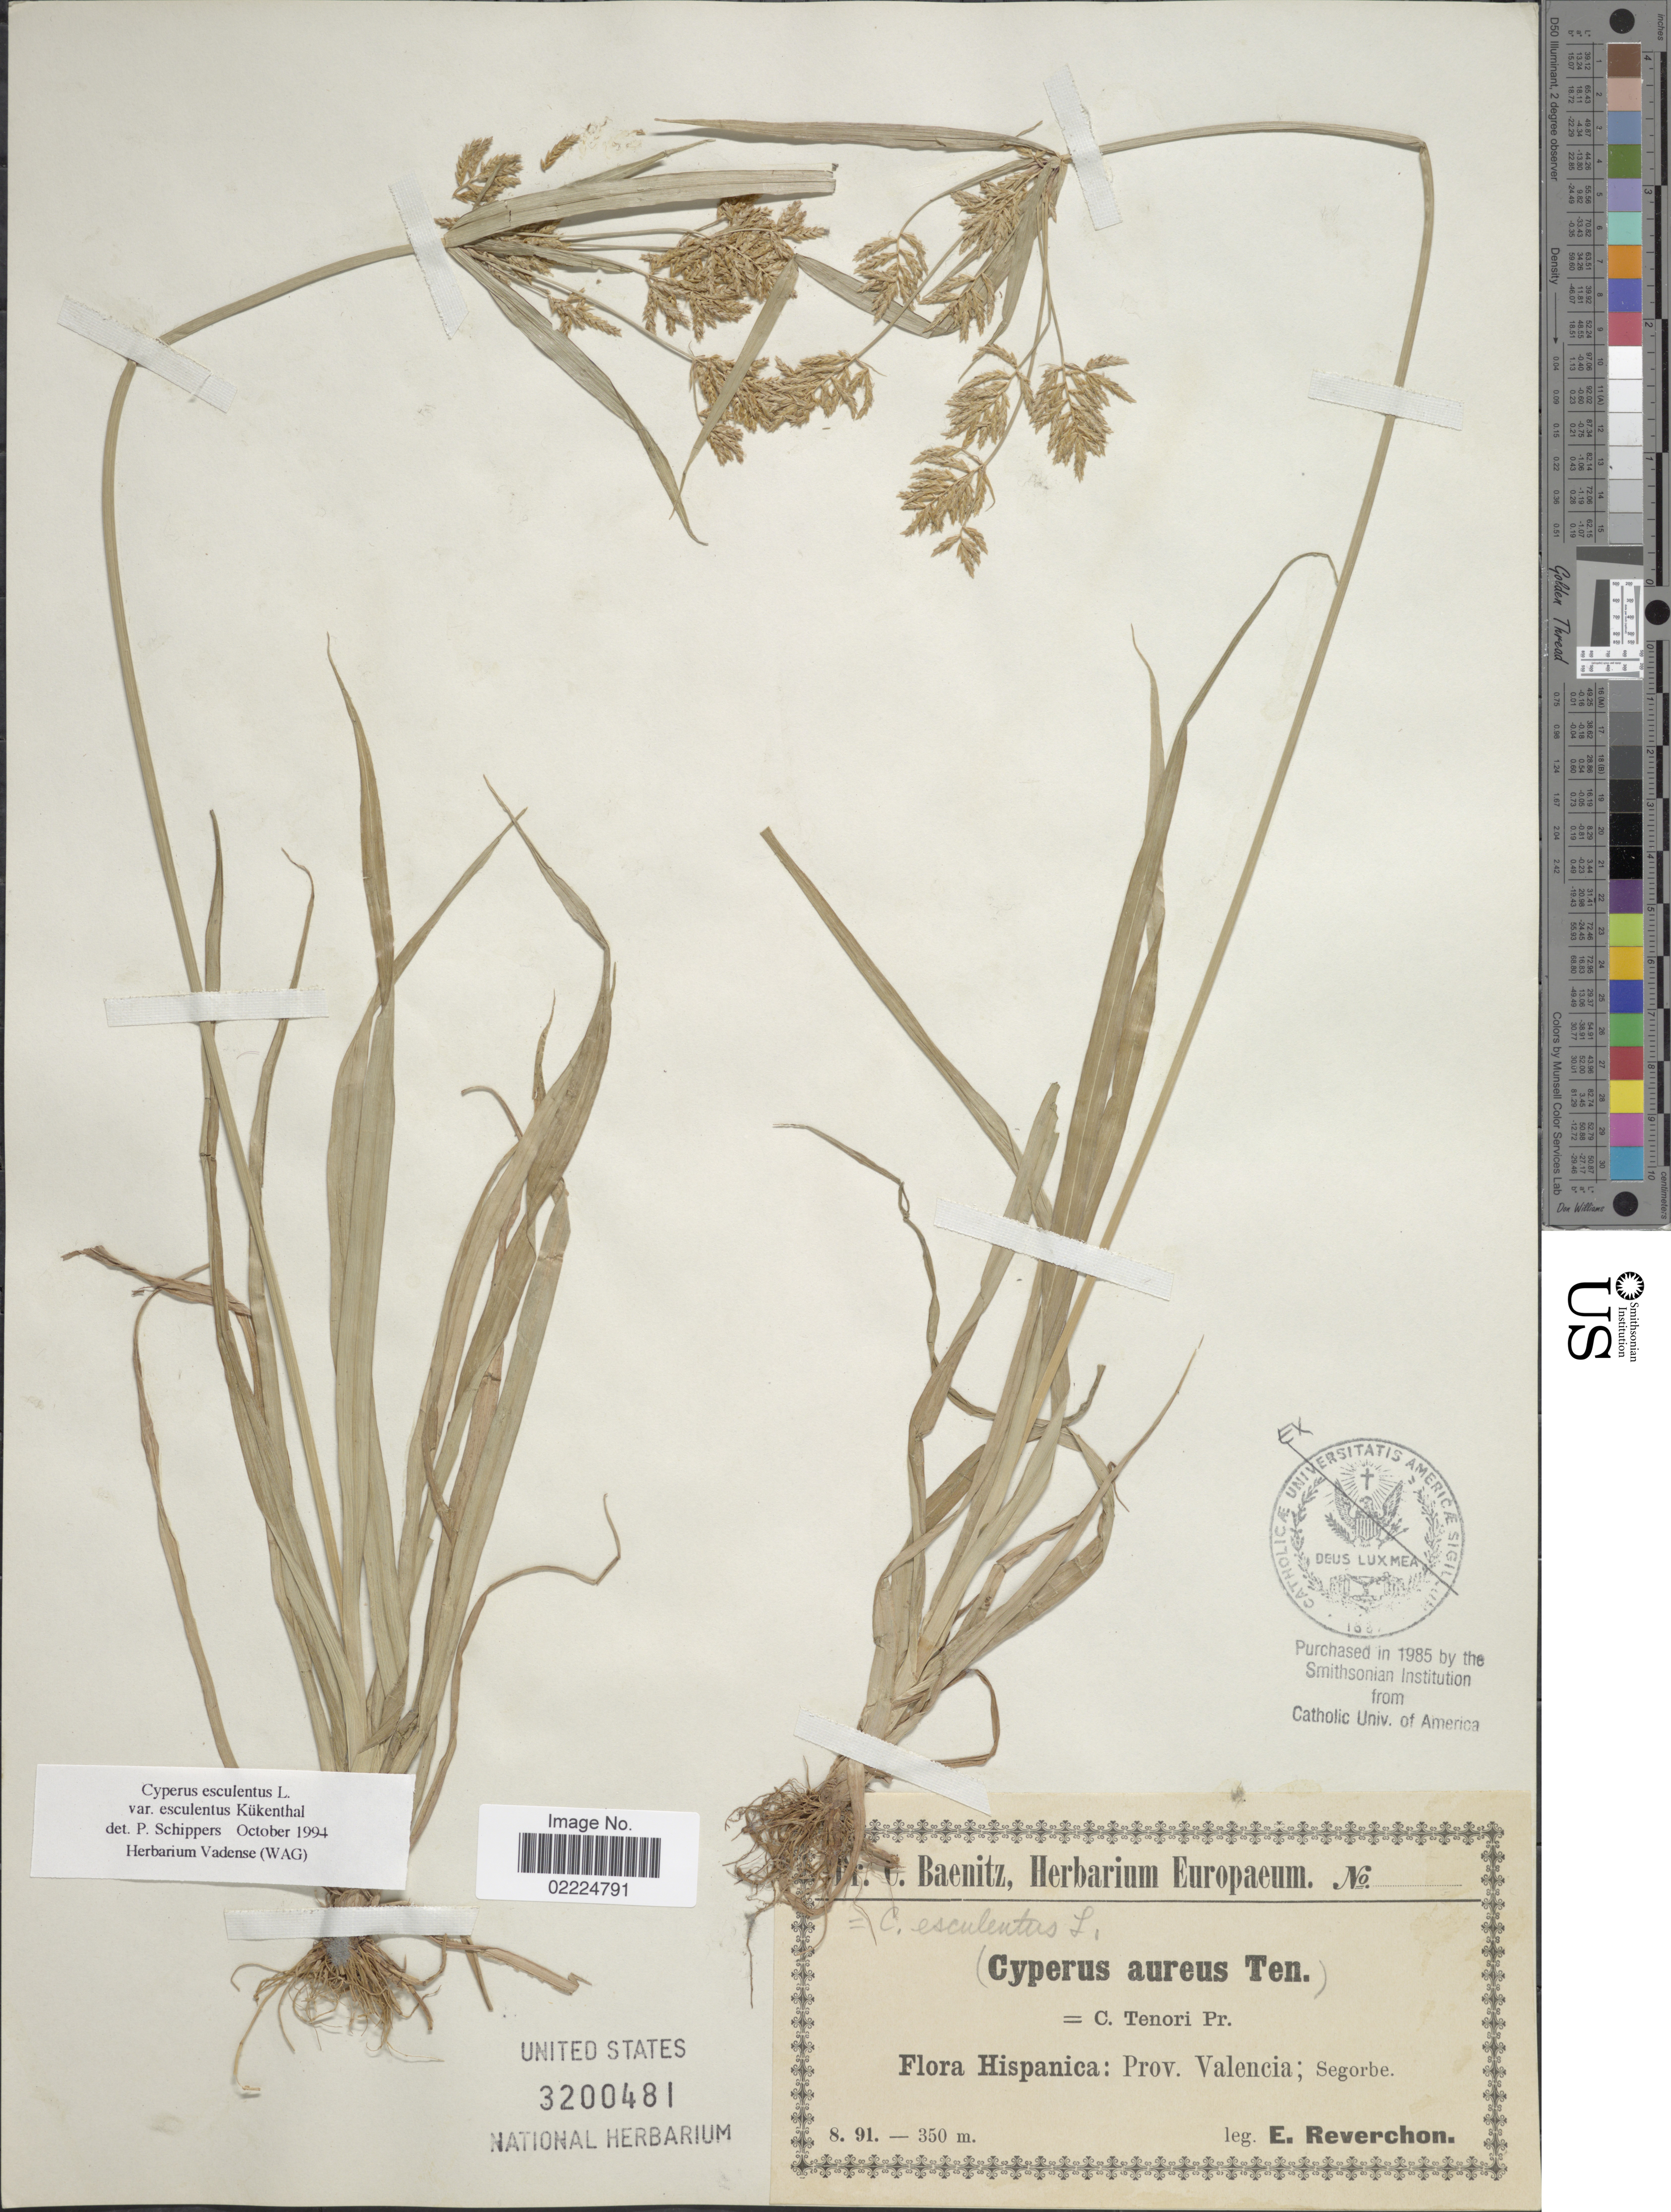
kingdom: Plantae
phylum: Tracheophyta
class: Liliopsida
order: Poales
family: Cyperaceae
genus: Cyperus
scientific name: Cyperus esculentus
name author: L.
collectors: E. Reverchon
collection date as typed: Transcribed d/m/y: /8/91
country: Spain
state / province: Valenciana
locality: Hispania: Prov.Valencia; Segorbe.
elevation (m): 350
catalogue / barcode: US 3200481